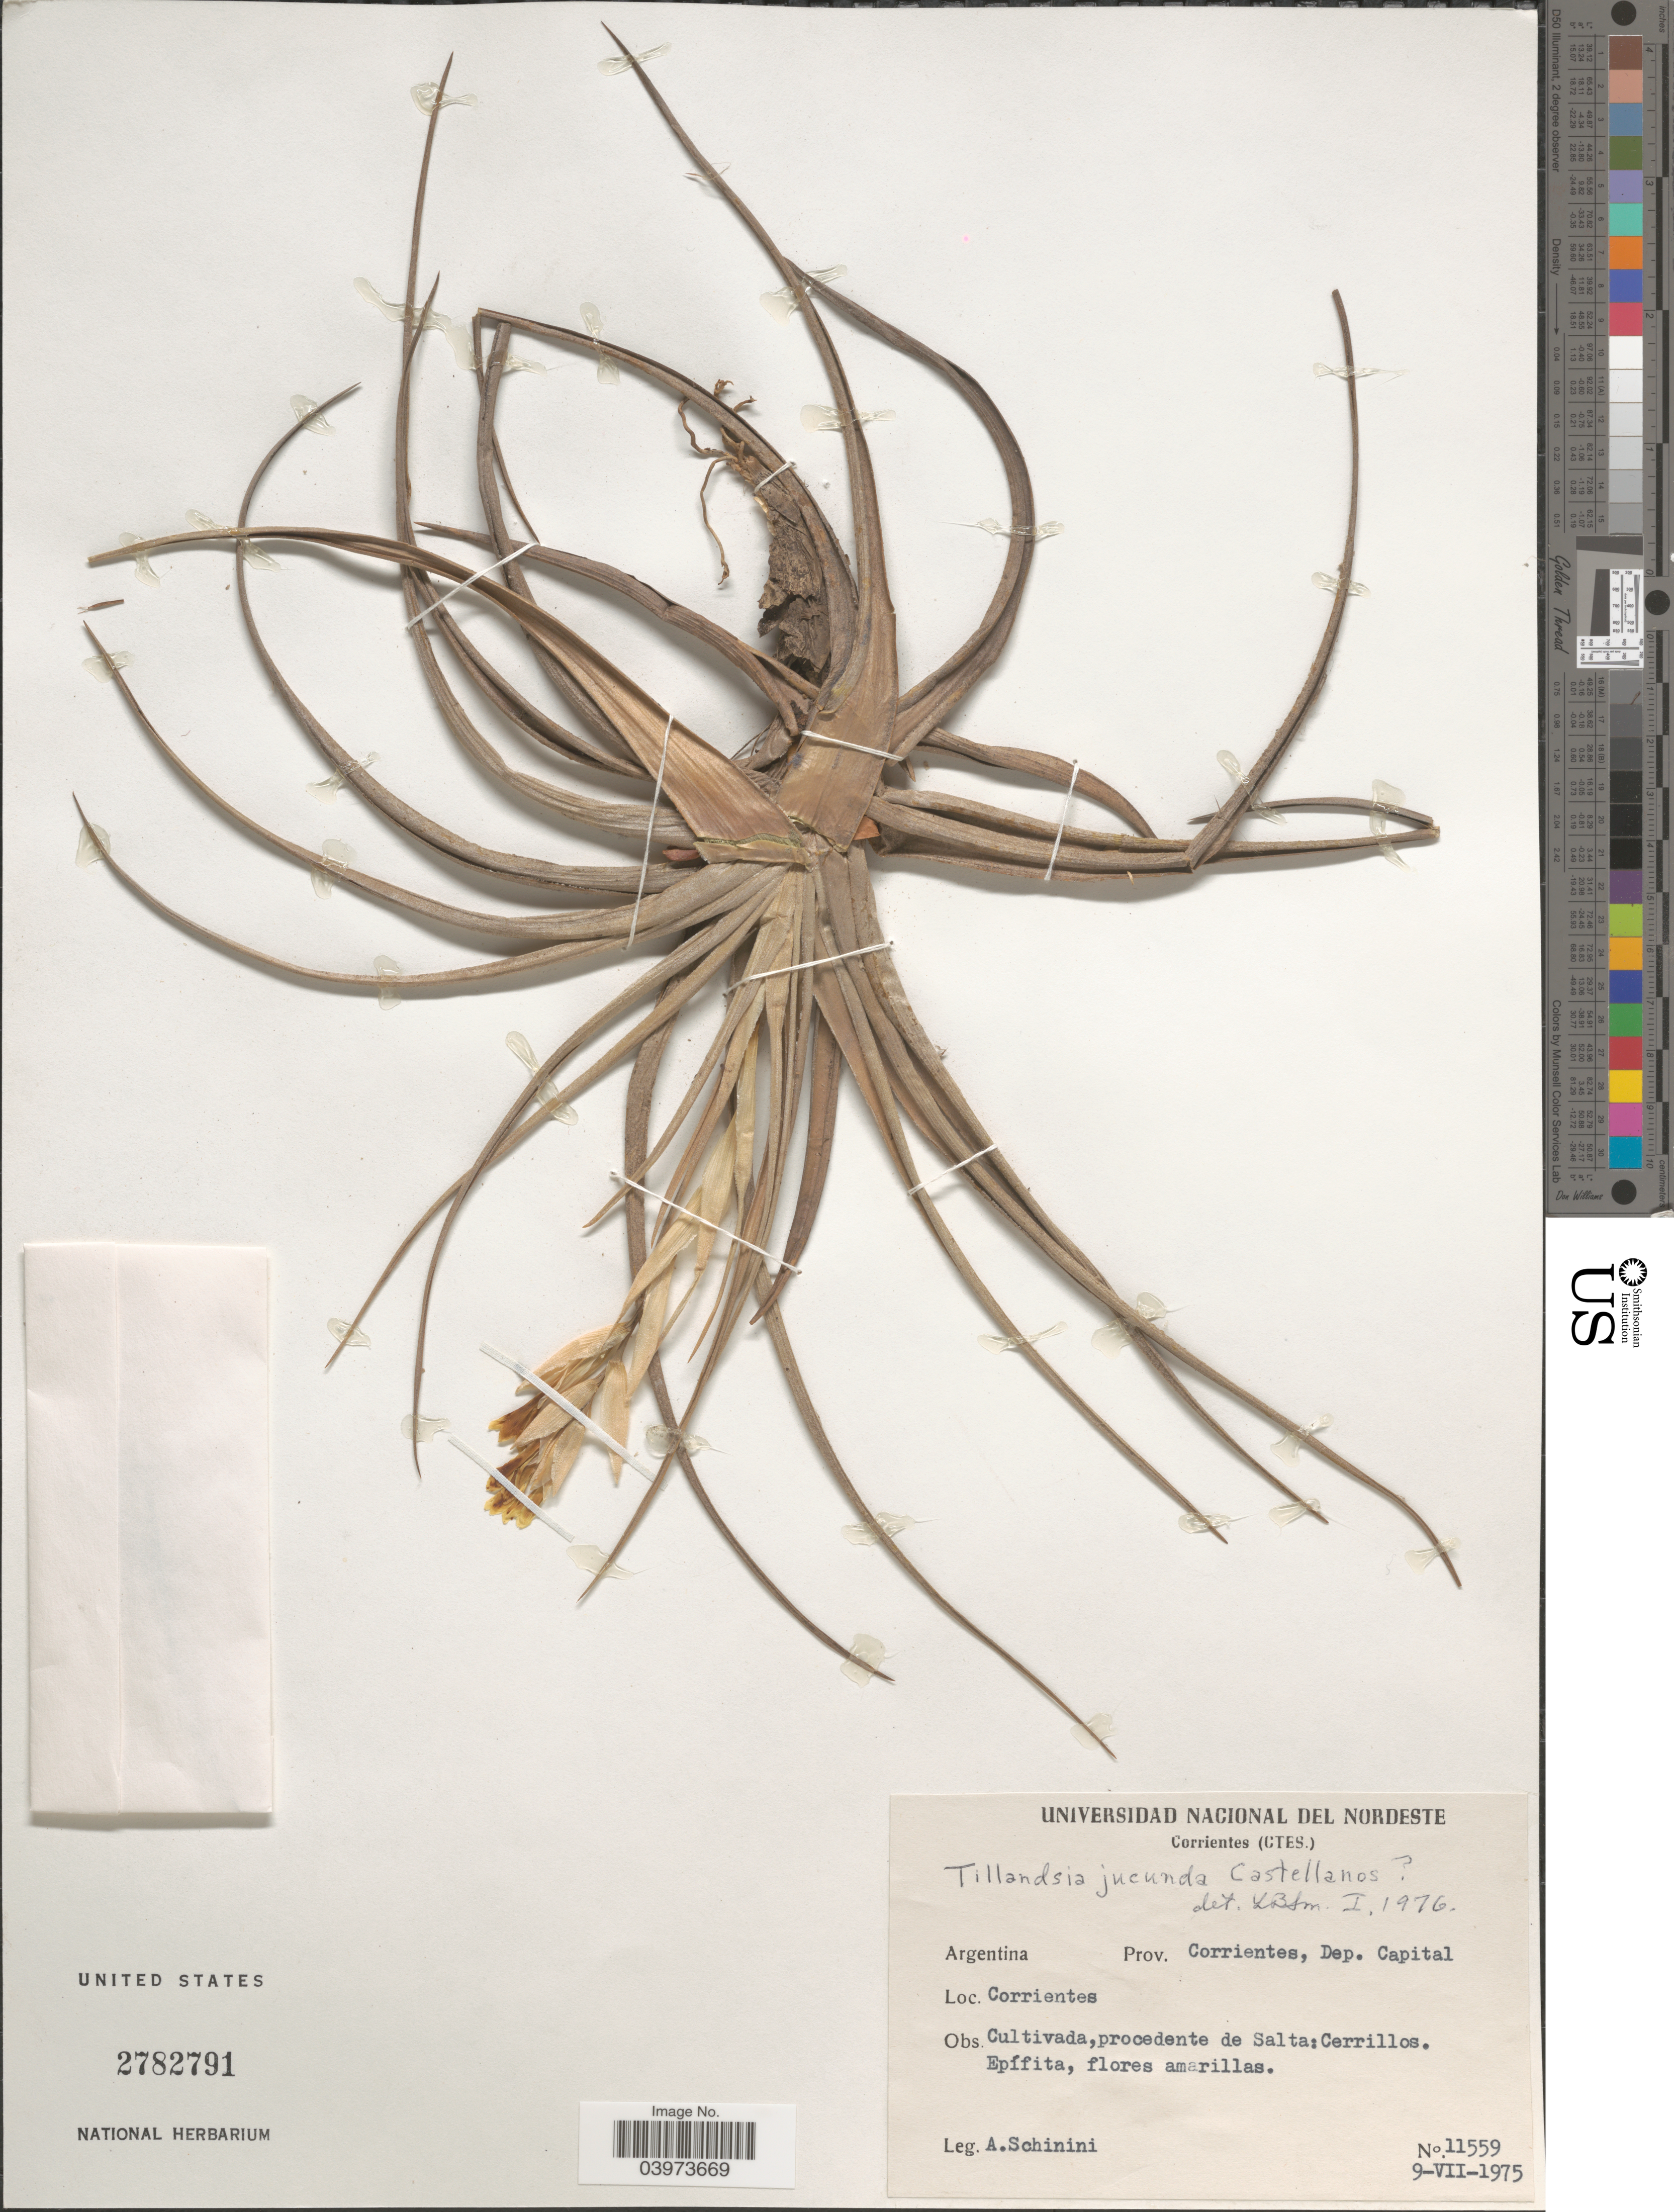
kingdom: Plantae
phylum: Tracheophyta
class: Liliopsida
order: Poales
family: Bromeliaceae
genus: Tillandsia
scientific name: Tillandsia jucunda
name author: A. Cast.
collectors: A. Schinini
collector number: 11559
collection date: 1975-07-09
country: Argentina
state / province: Salta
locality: Cerrillos.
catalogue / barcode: US 2782791